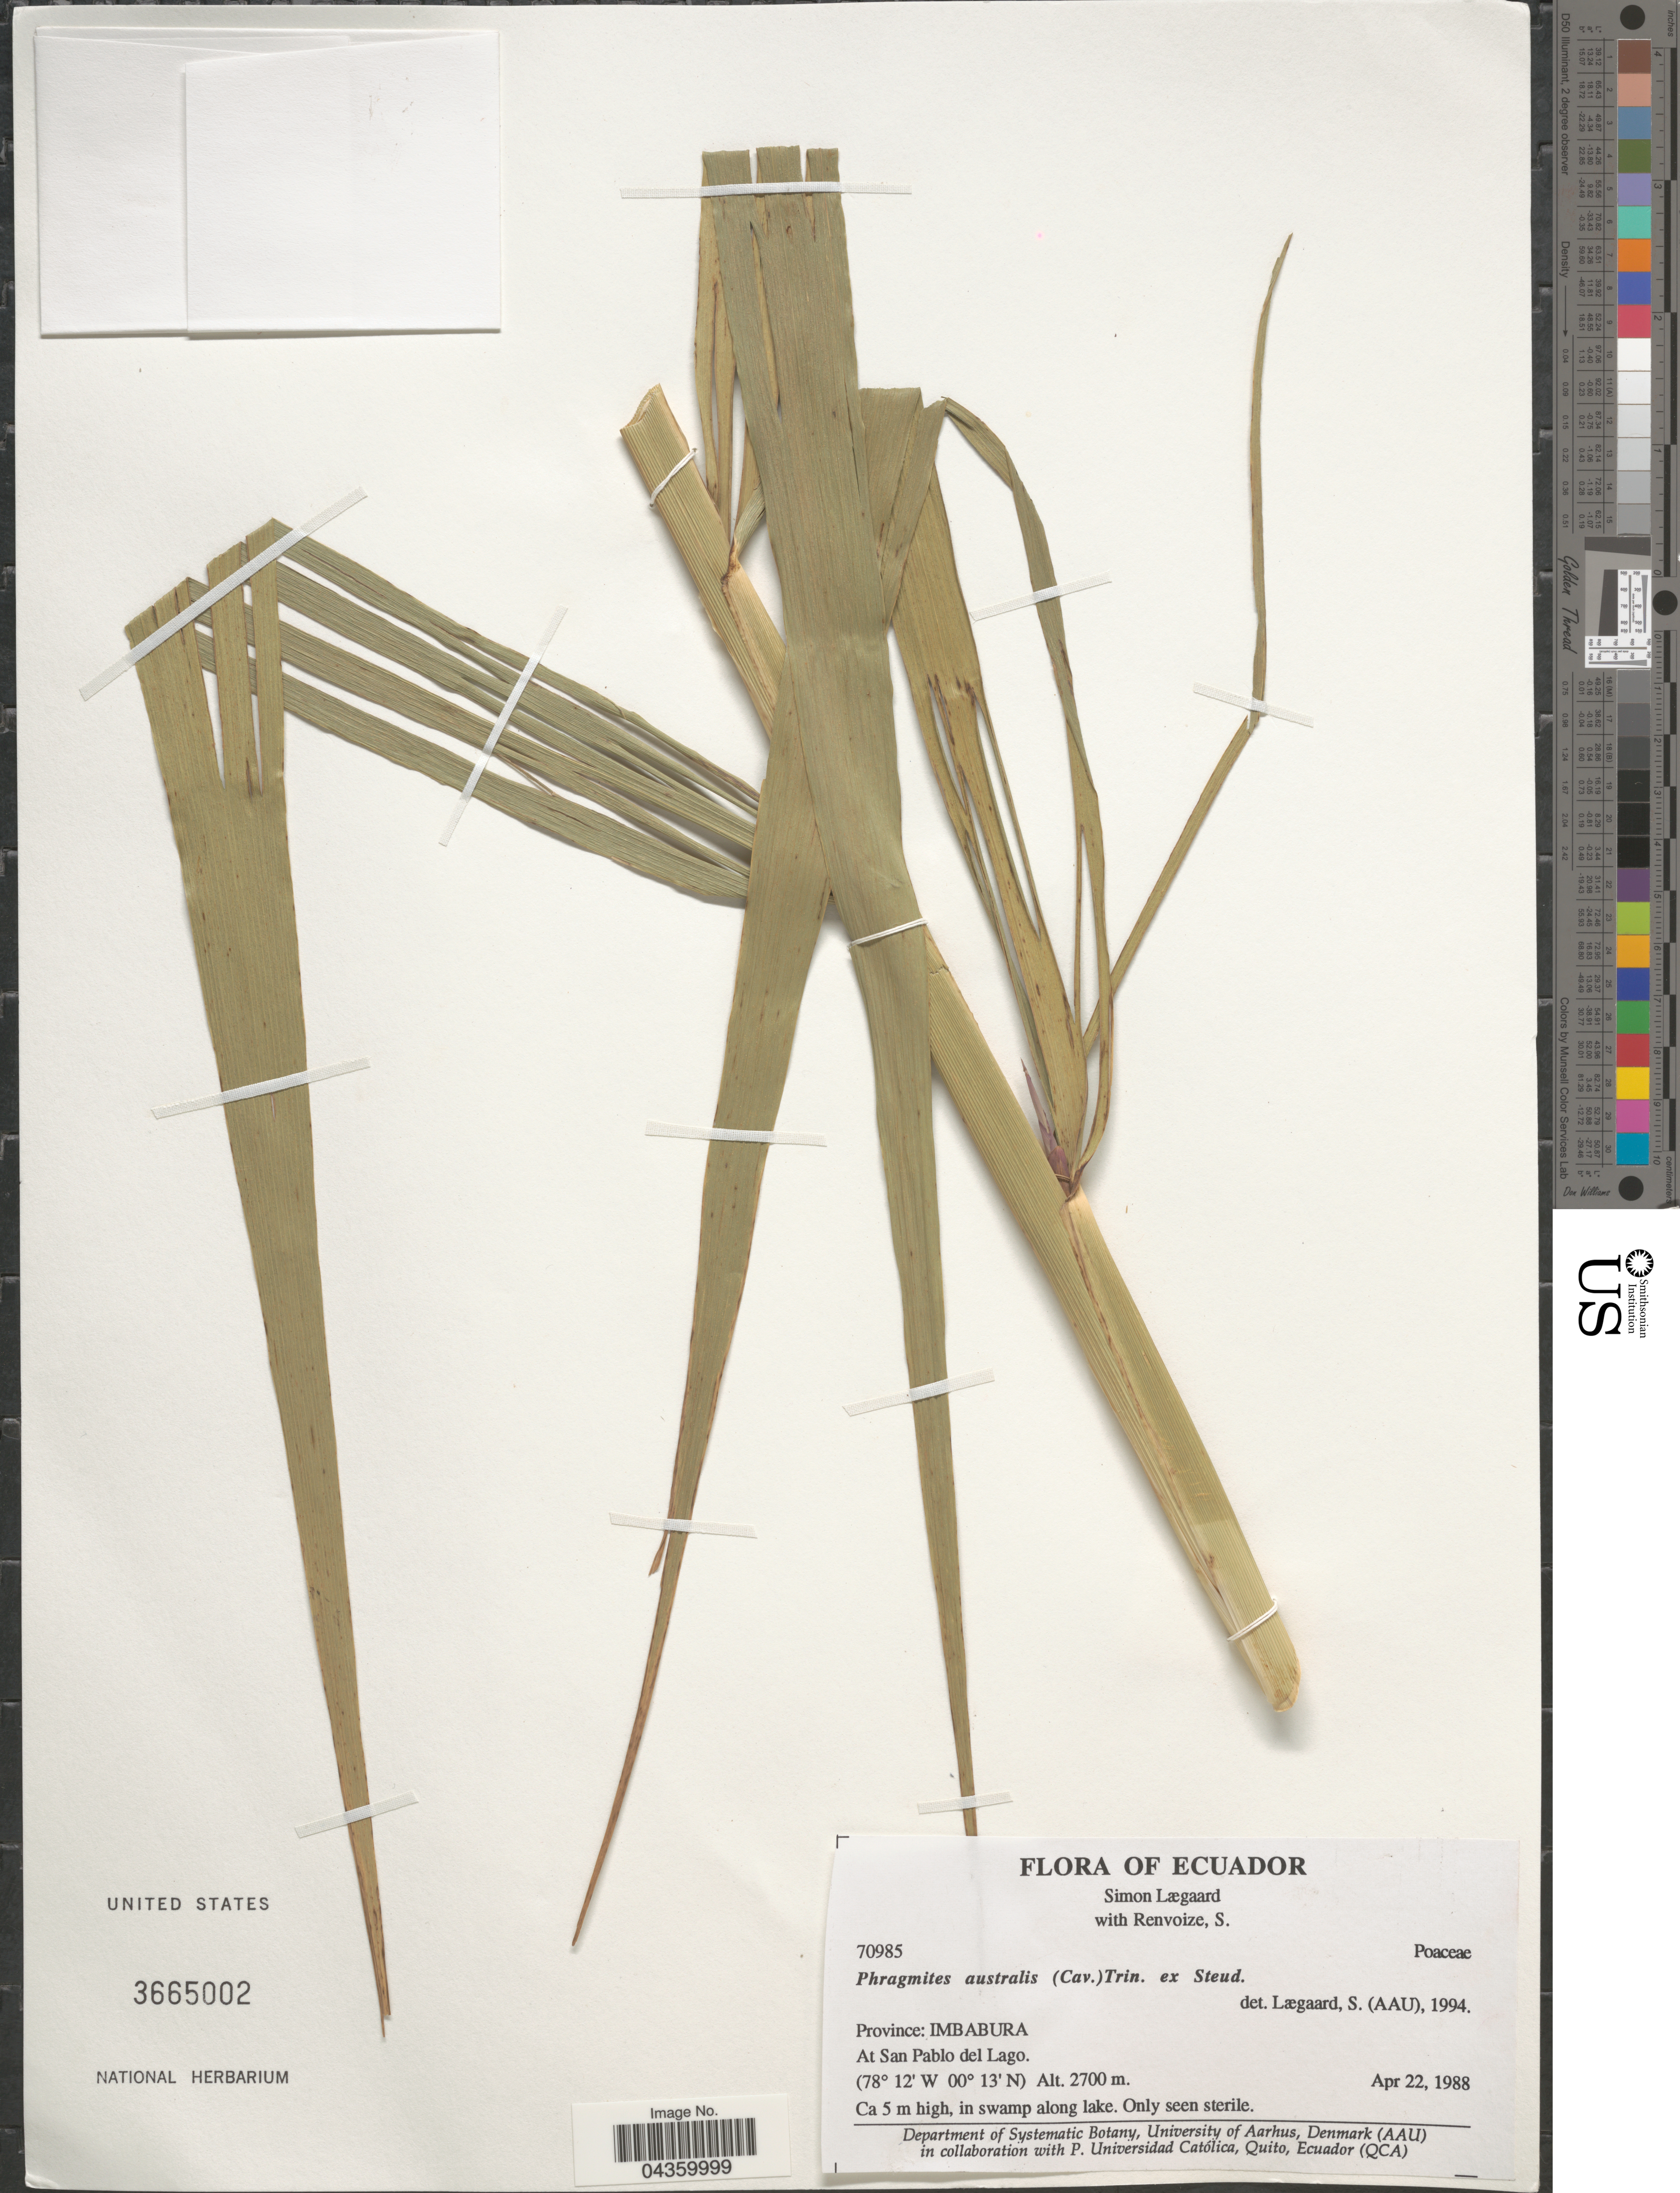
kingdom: Plantae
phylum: Tracheophyta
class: Liliopsida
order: Poales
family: Poaceae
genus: Phragmites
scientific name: Phragmites australis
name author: (Cav.) Trin. ex Steud.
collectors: S. Lægaard & S. A. Renvoize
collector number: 70985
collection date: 1988-04-22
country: Ecuador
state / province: Imbabura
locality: At San Pablo del Lago.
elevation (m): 2700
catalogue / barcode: US 3665002